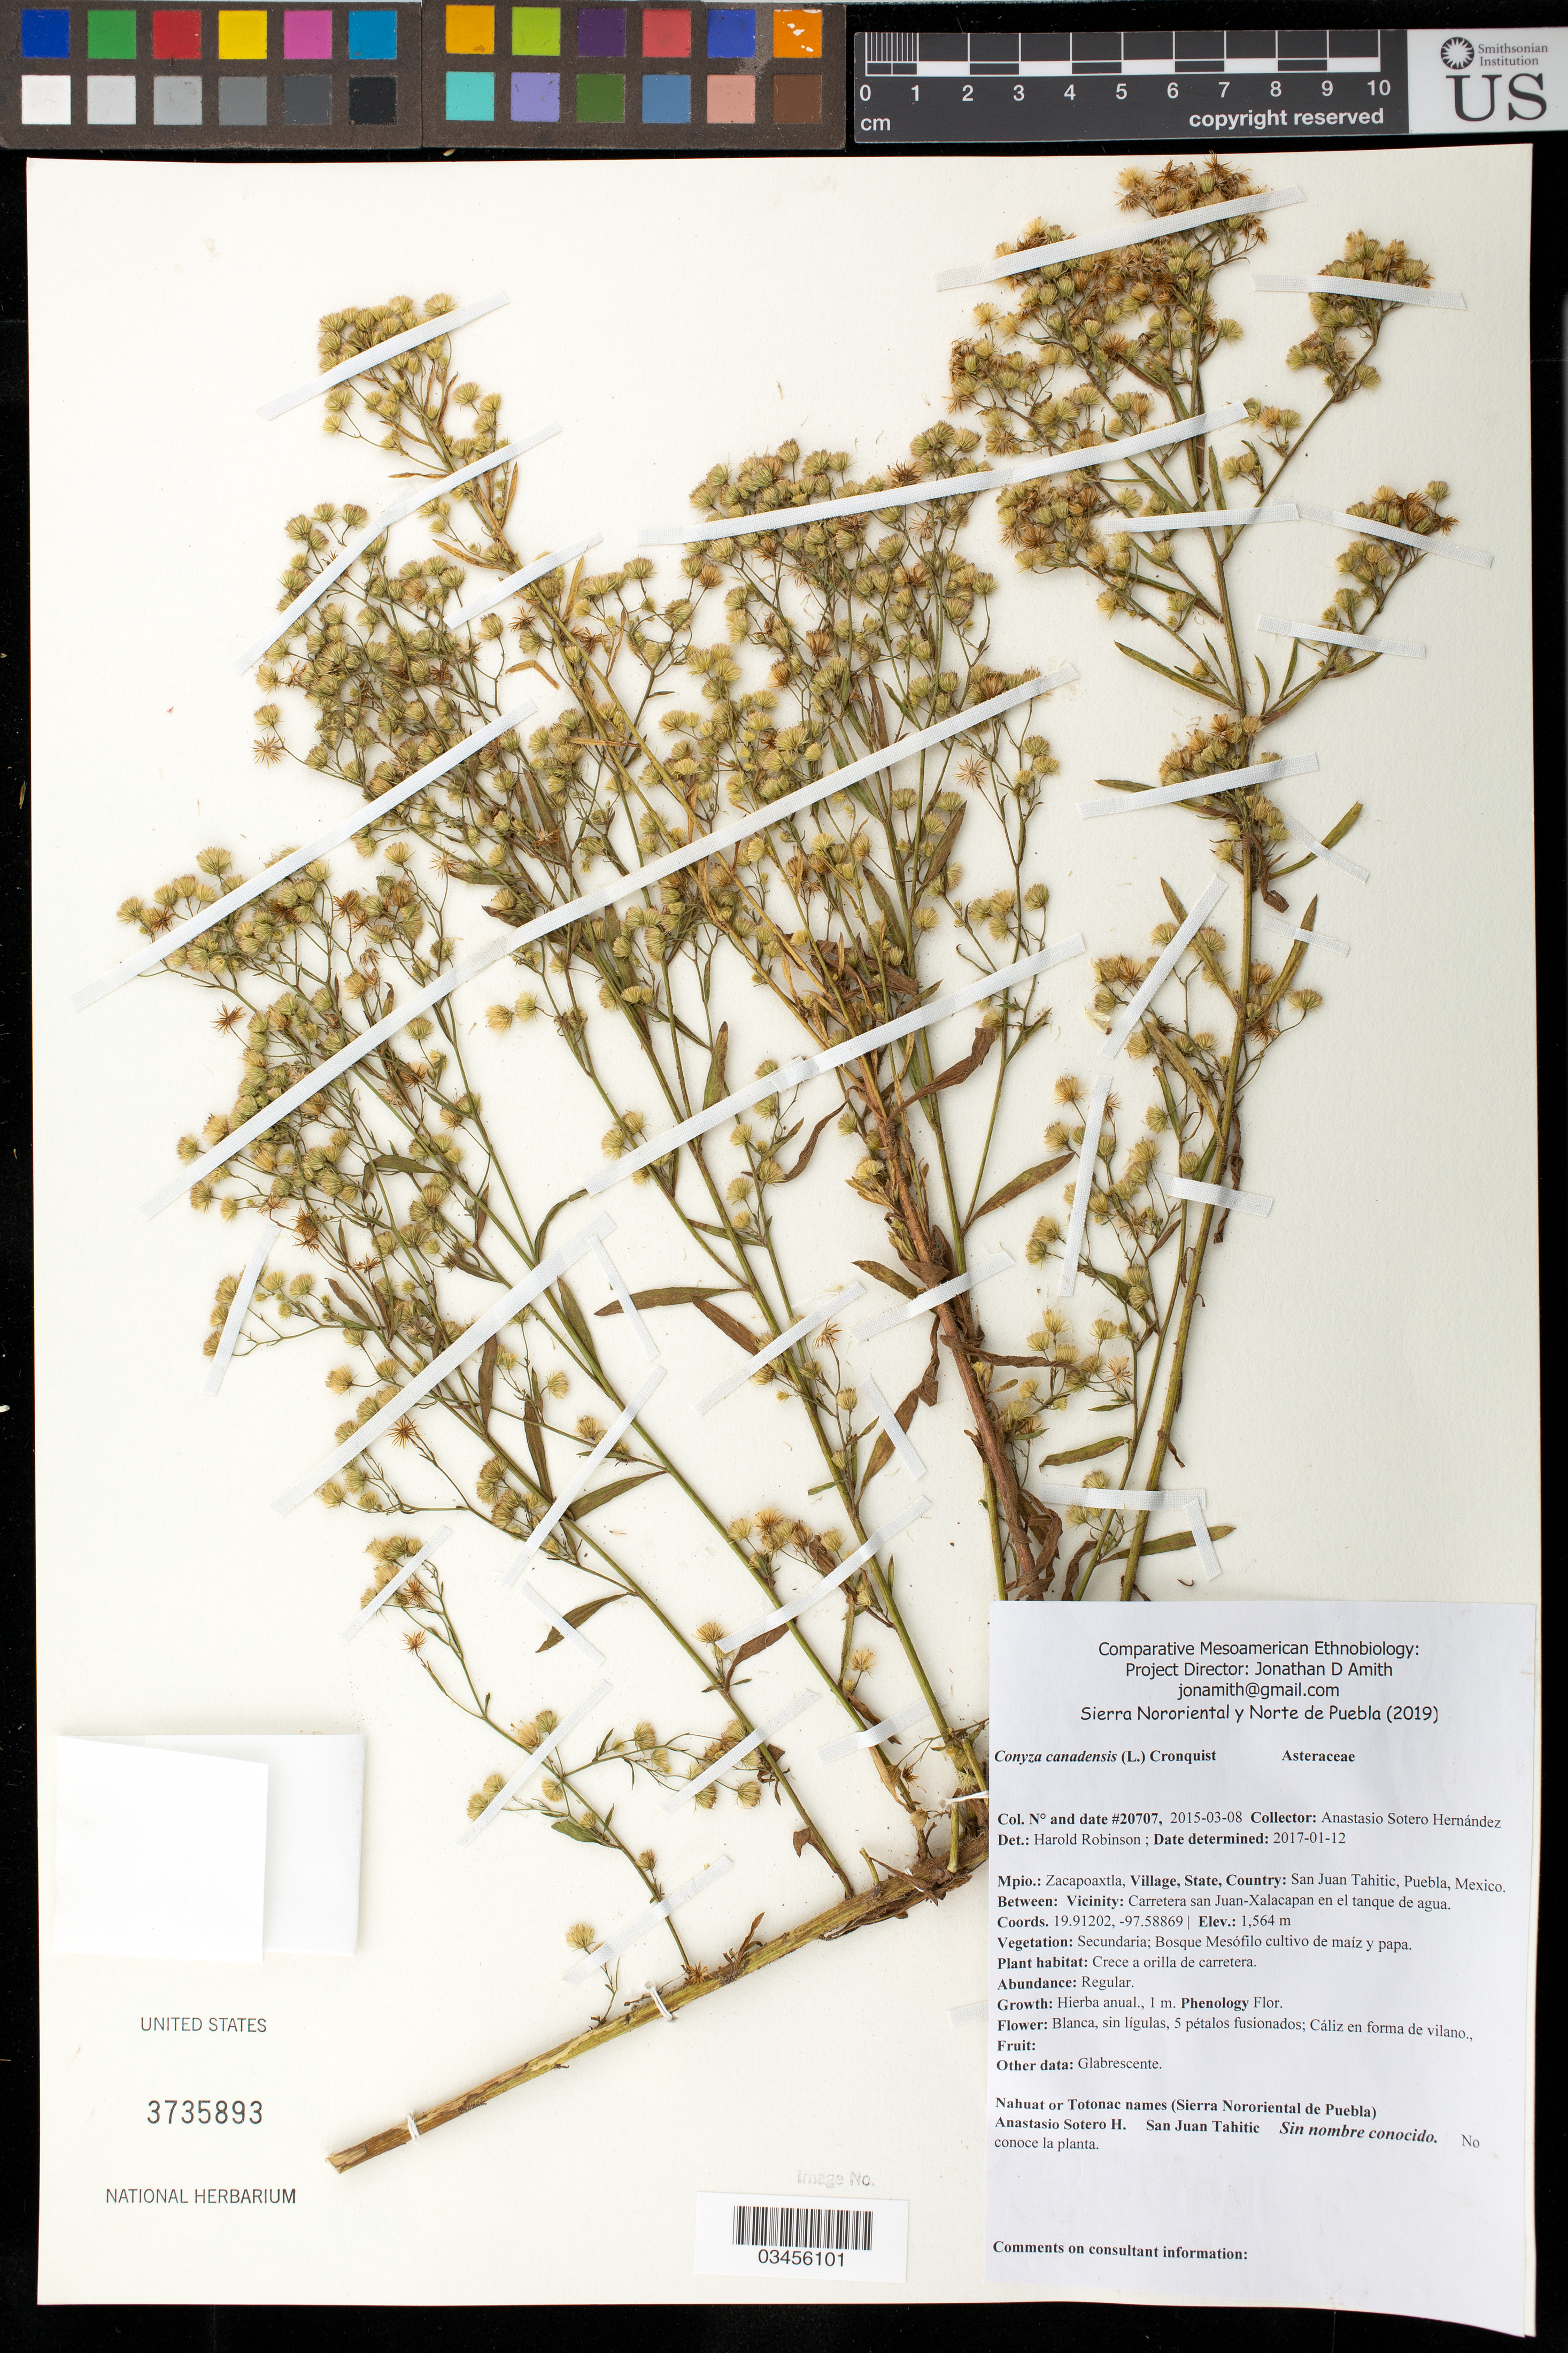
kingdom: Plantae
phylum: Tracheophyta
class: Magnoliopsida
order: Asterales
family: Asteraceae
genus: Conyza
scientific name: Conyza canadensis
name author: (L.) Cronq.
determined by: Robinson, Harold E., (US)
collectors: A. Sotero H.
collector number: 20707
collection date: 2015-03-08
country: México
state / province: Puebla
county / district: Zacapoaxtla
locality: PUEBLO: San Juan Tahitic; LOCALIDAD EXACTA: Carretera san Juan-Xalacapan en el tanque de agua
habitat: Bosque mesófilo cultivo de maíz y papa | Crece a orilla de carretera.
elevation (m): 1564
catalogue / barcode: US 3735893